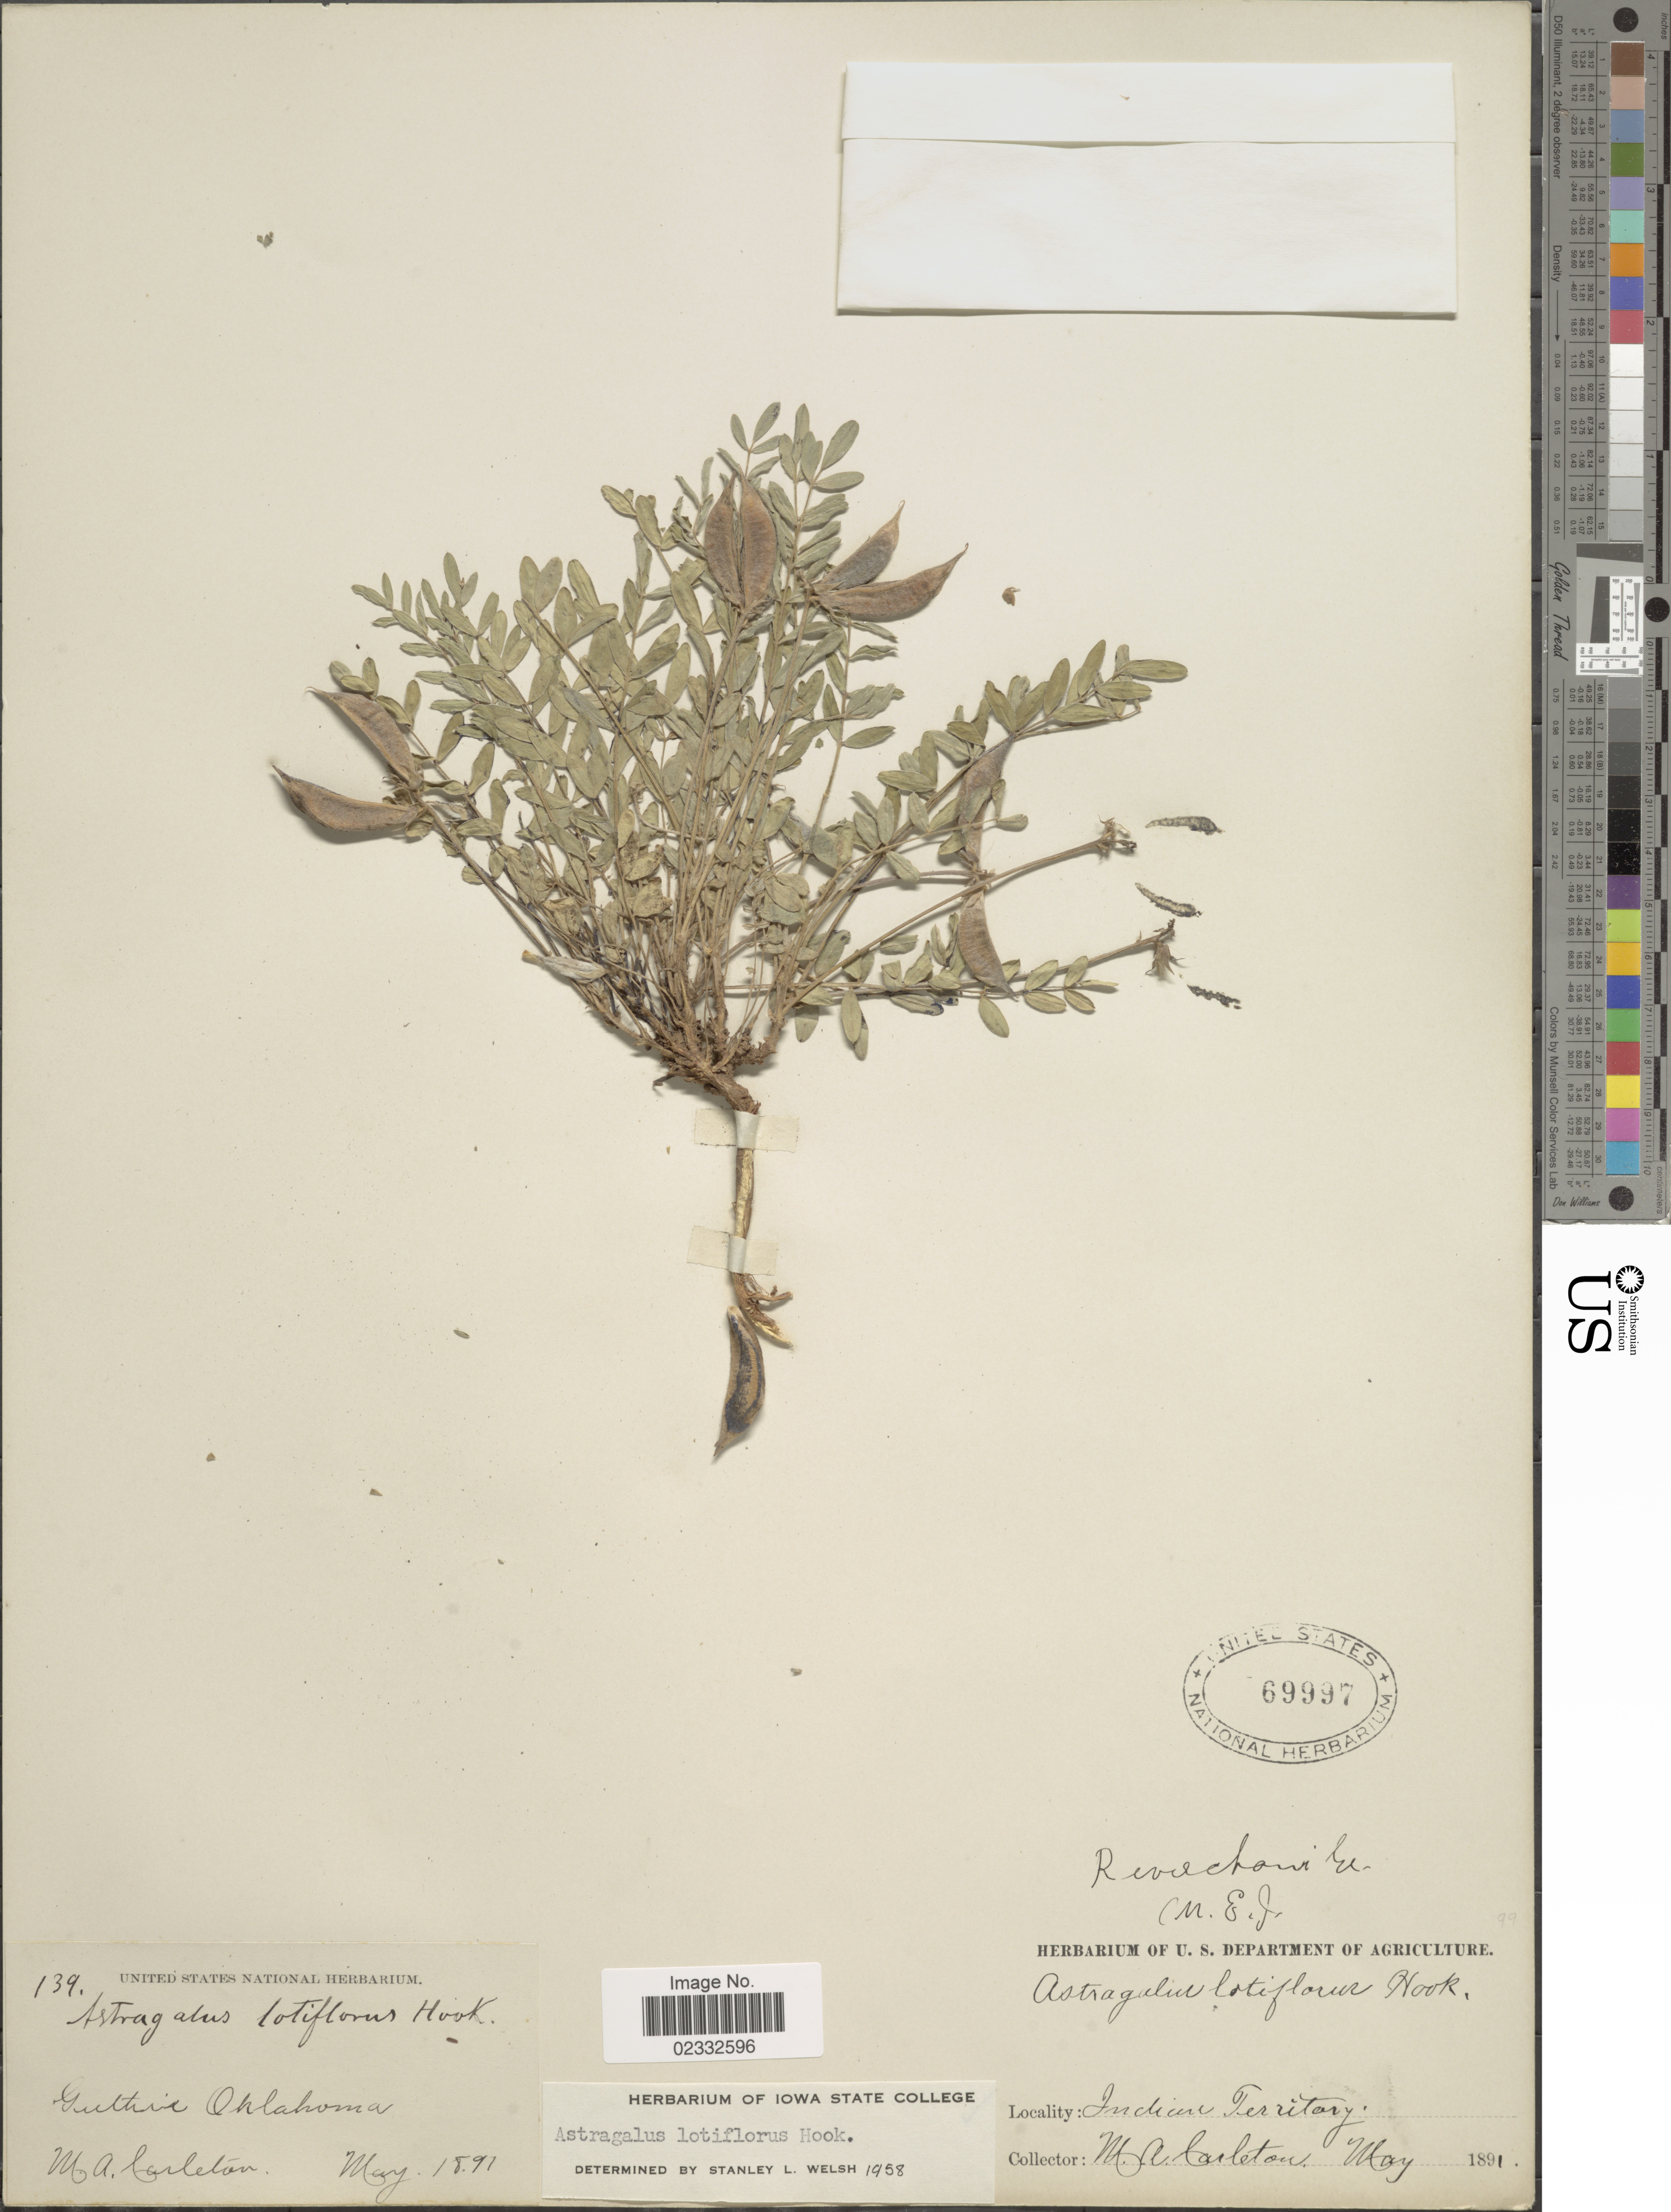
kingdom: Plantae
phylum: Tracheophyta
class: Magnoliopsida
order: Fabales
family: Fabaceae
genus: Astragalus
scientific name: Astragalus lotiflorus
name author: Hook.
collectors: M. A. Carleton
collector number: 139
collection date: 1891-05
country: United States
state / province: Oklahoma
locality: Guthrie Oklahoma. Indian Territory.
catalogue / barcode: US 69997